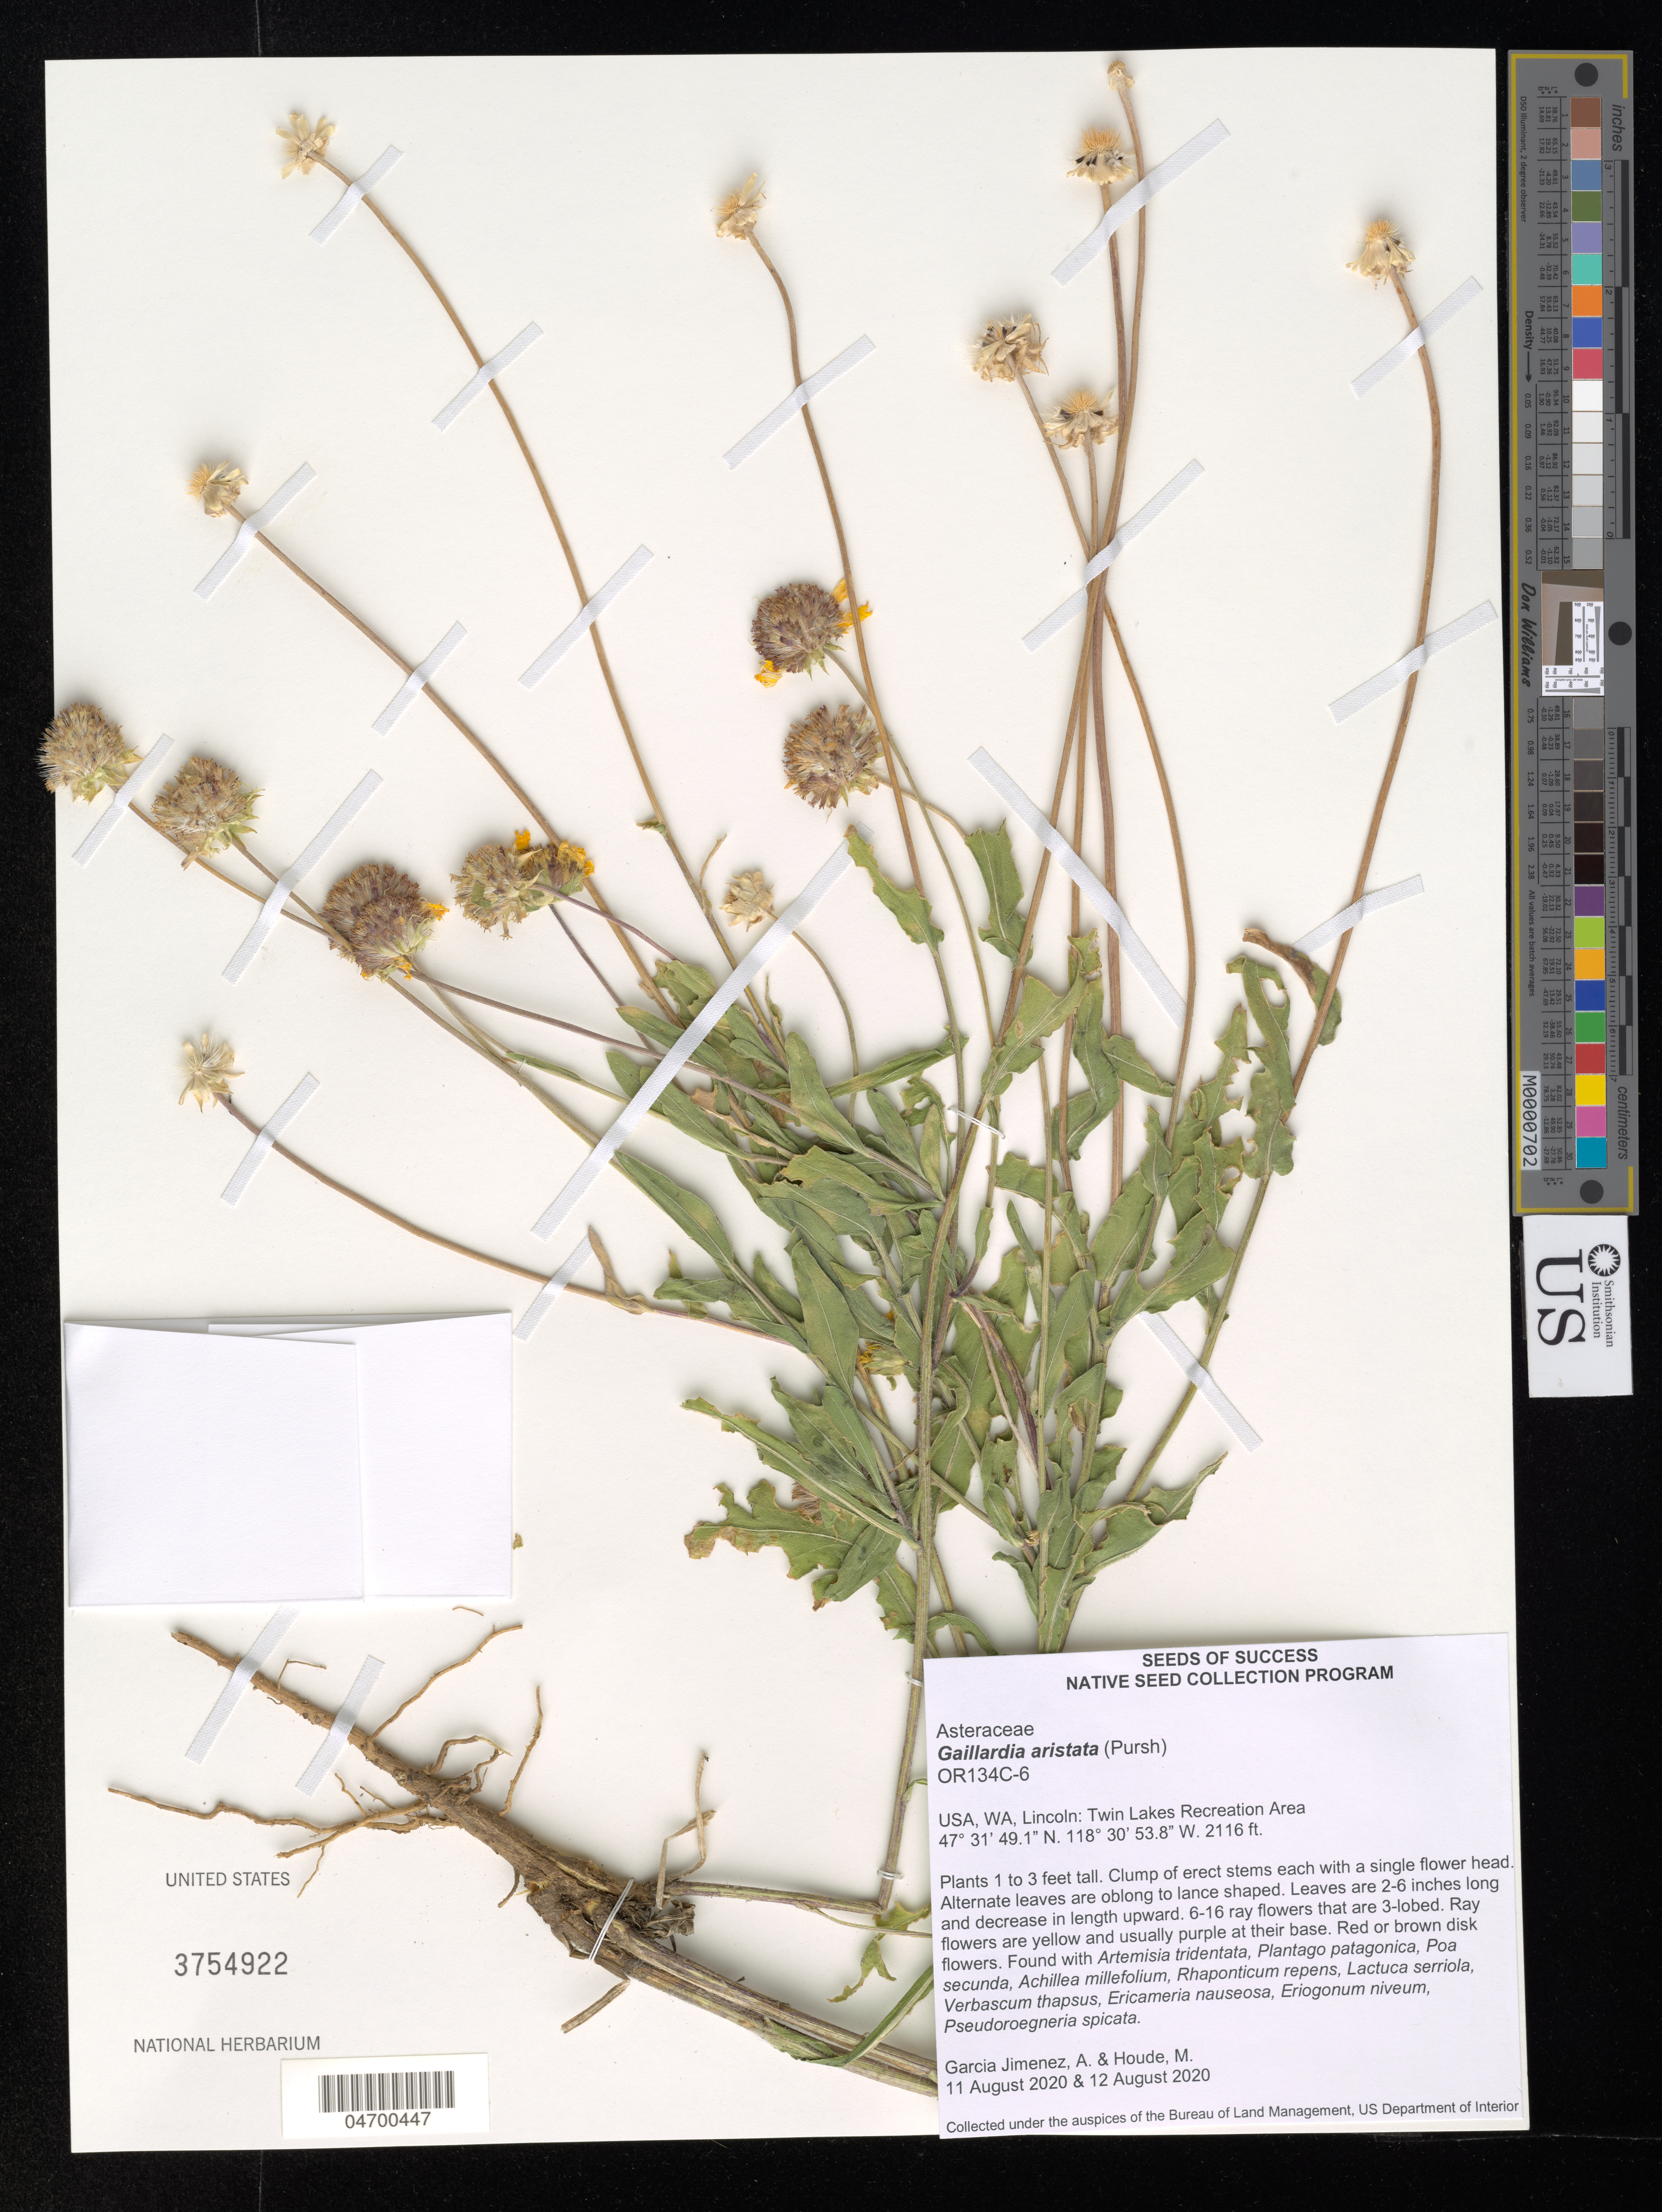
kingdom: Plantae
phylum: Tracheophyta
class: Magnoliopsida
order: Asterales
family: Asteraceae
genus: Gaillardia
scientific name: Gaillardia aristata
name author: Pursh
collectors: A. Garcia Jimenez & H. Vielstich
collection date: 2020-08-11/2020-08-12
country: United States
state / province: Washington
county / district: Lincoln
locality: WA, Lincoln: Twin Lakes Recreation Area.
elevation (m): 645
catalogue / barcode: US 3754922